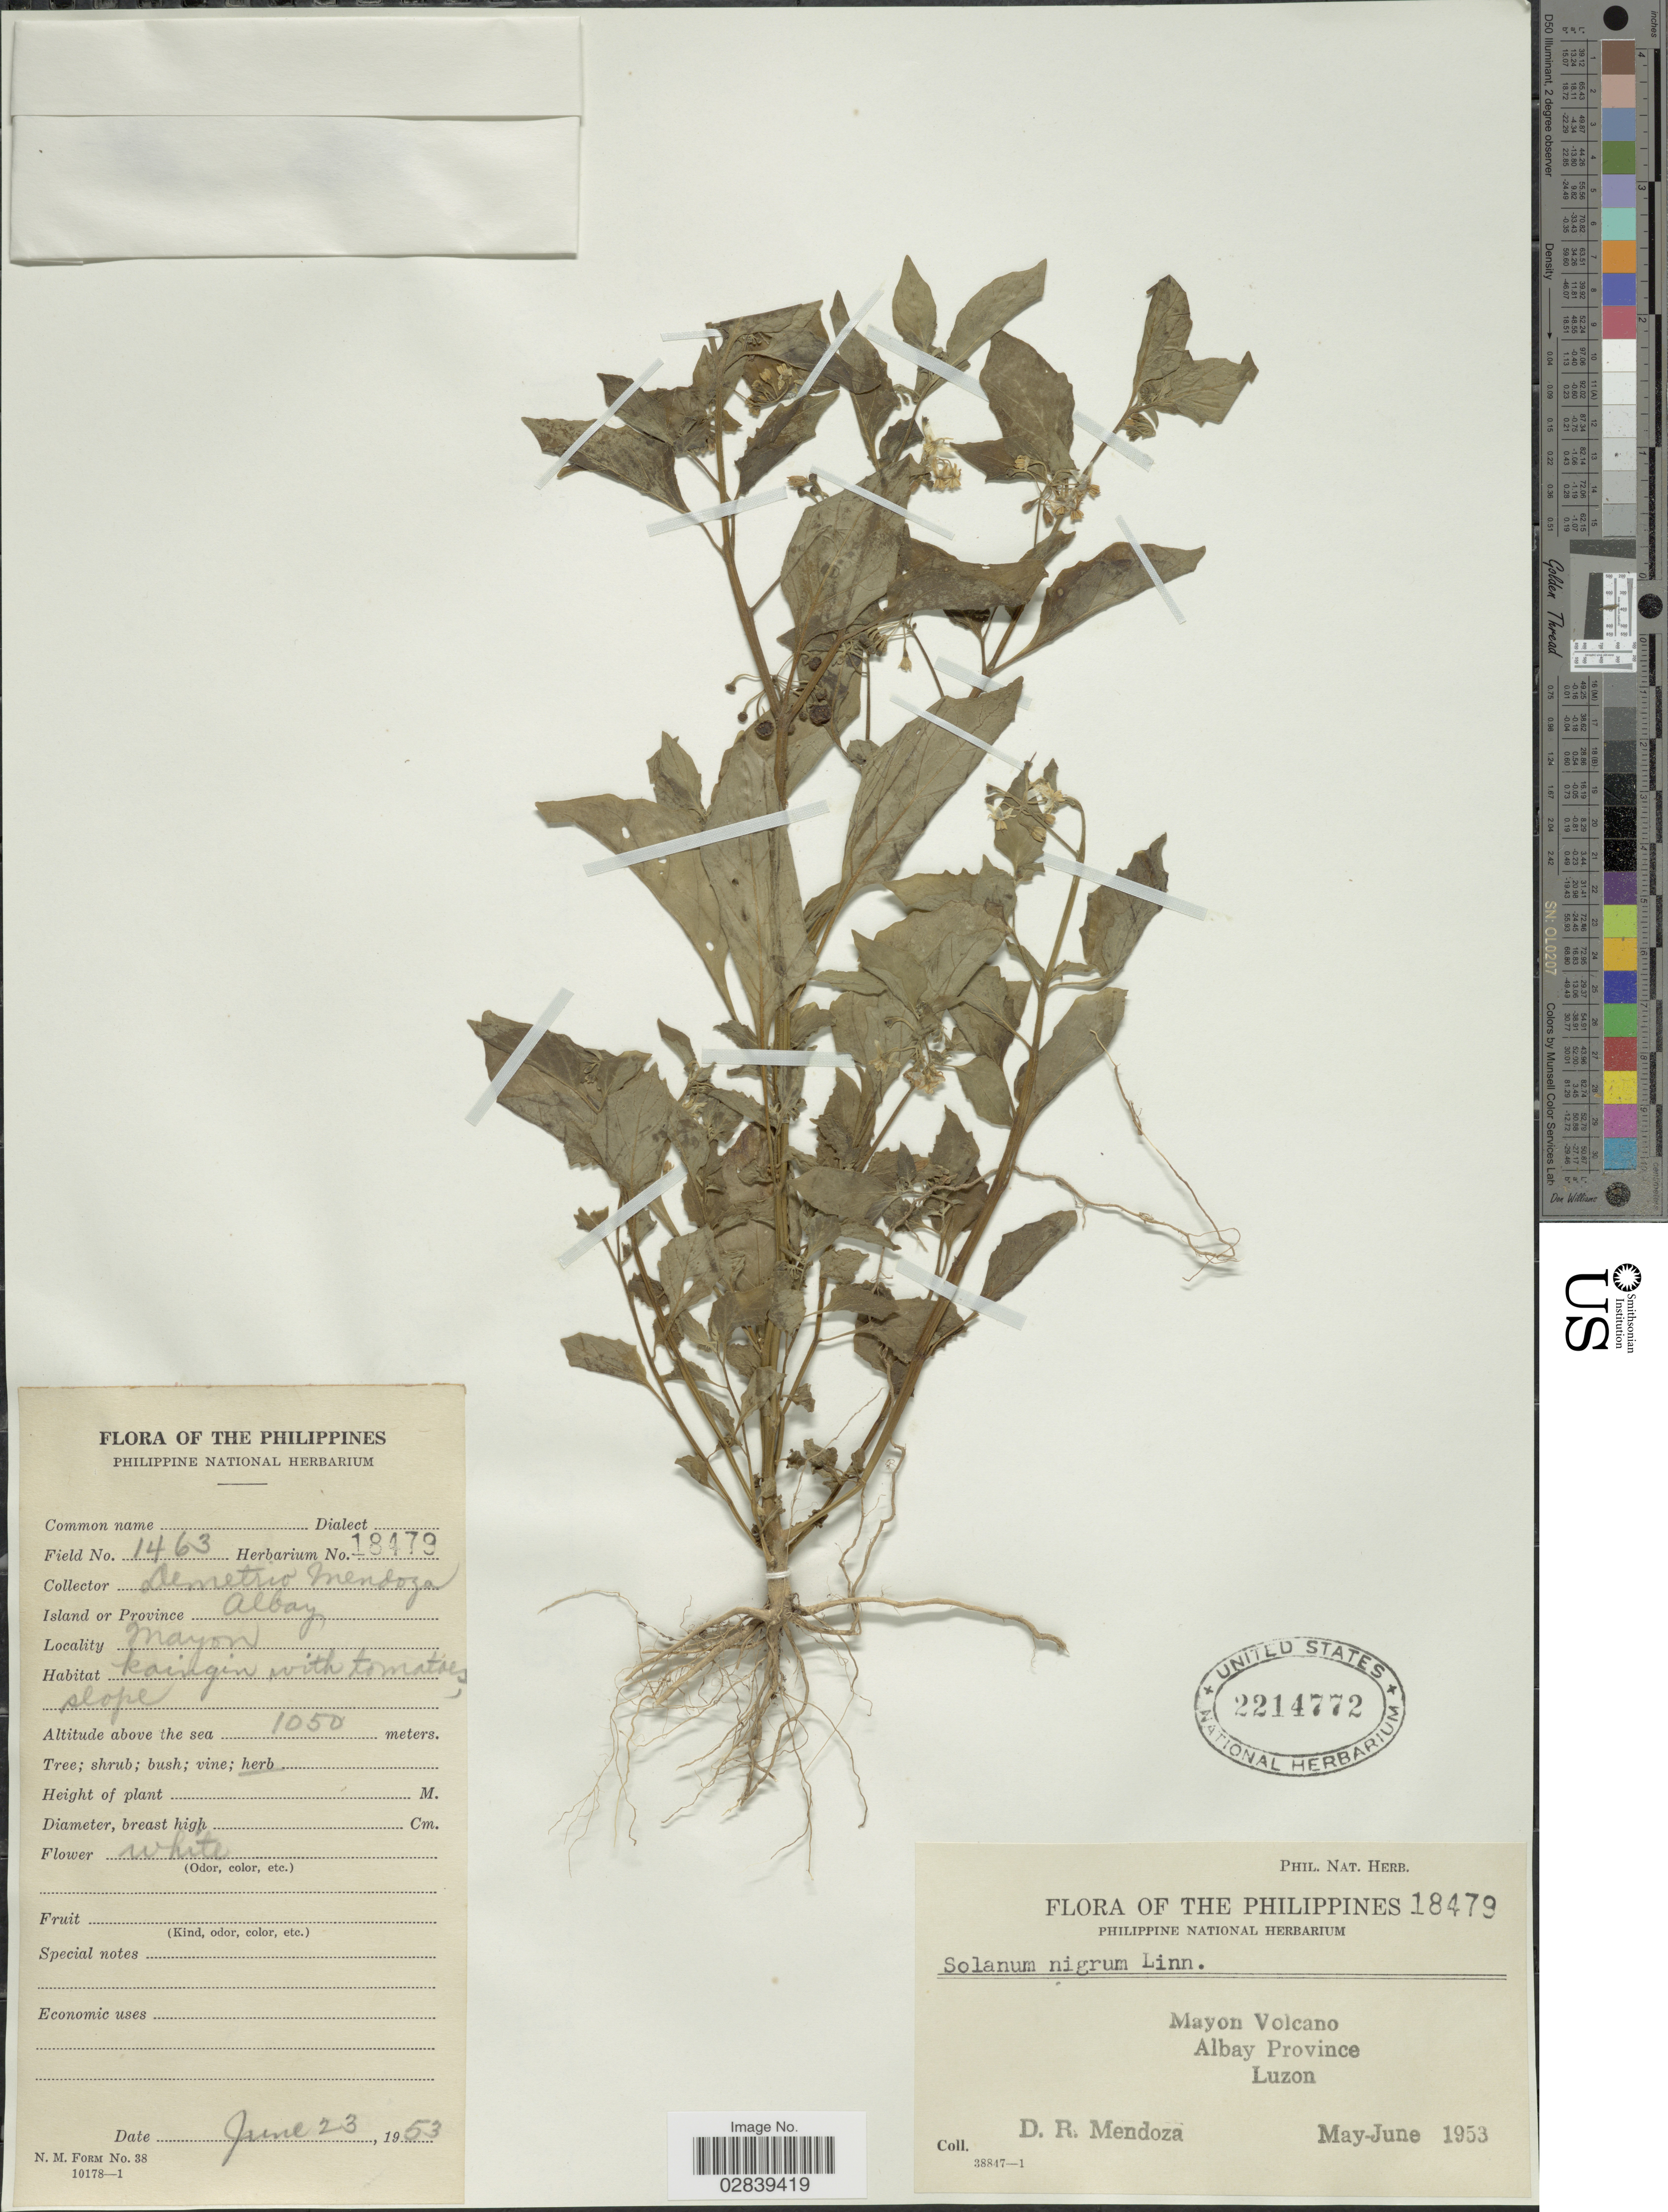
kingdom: Plantae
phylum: Tracheophyta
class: Magnoliopsida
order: Solanales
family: Solanaceae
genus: Solanum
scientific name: Solanum nigrum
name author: L.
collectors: D. Mendoza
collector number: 1463/18479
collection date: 1953-06-23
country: Philippines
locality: Mayon Volcano, Albay Province, Luzon.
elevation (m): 1050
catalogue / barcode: US 214772